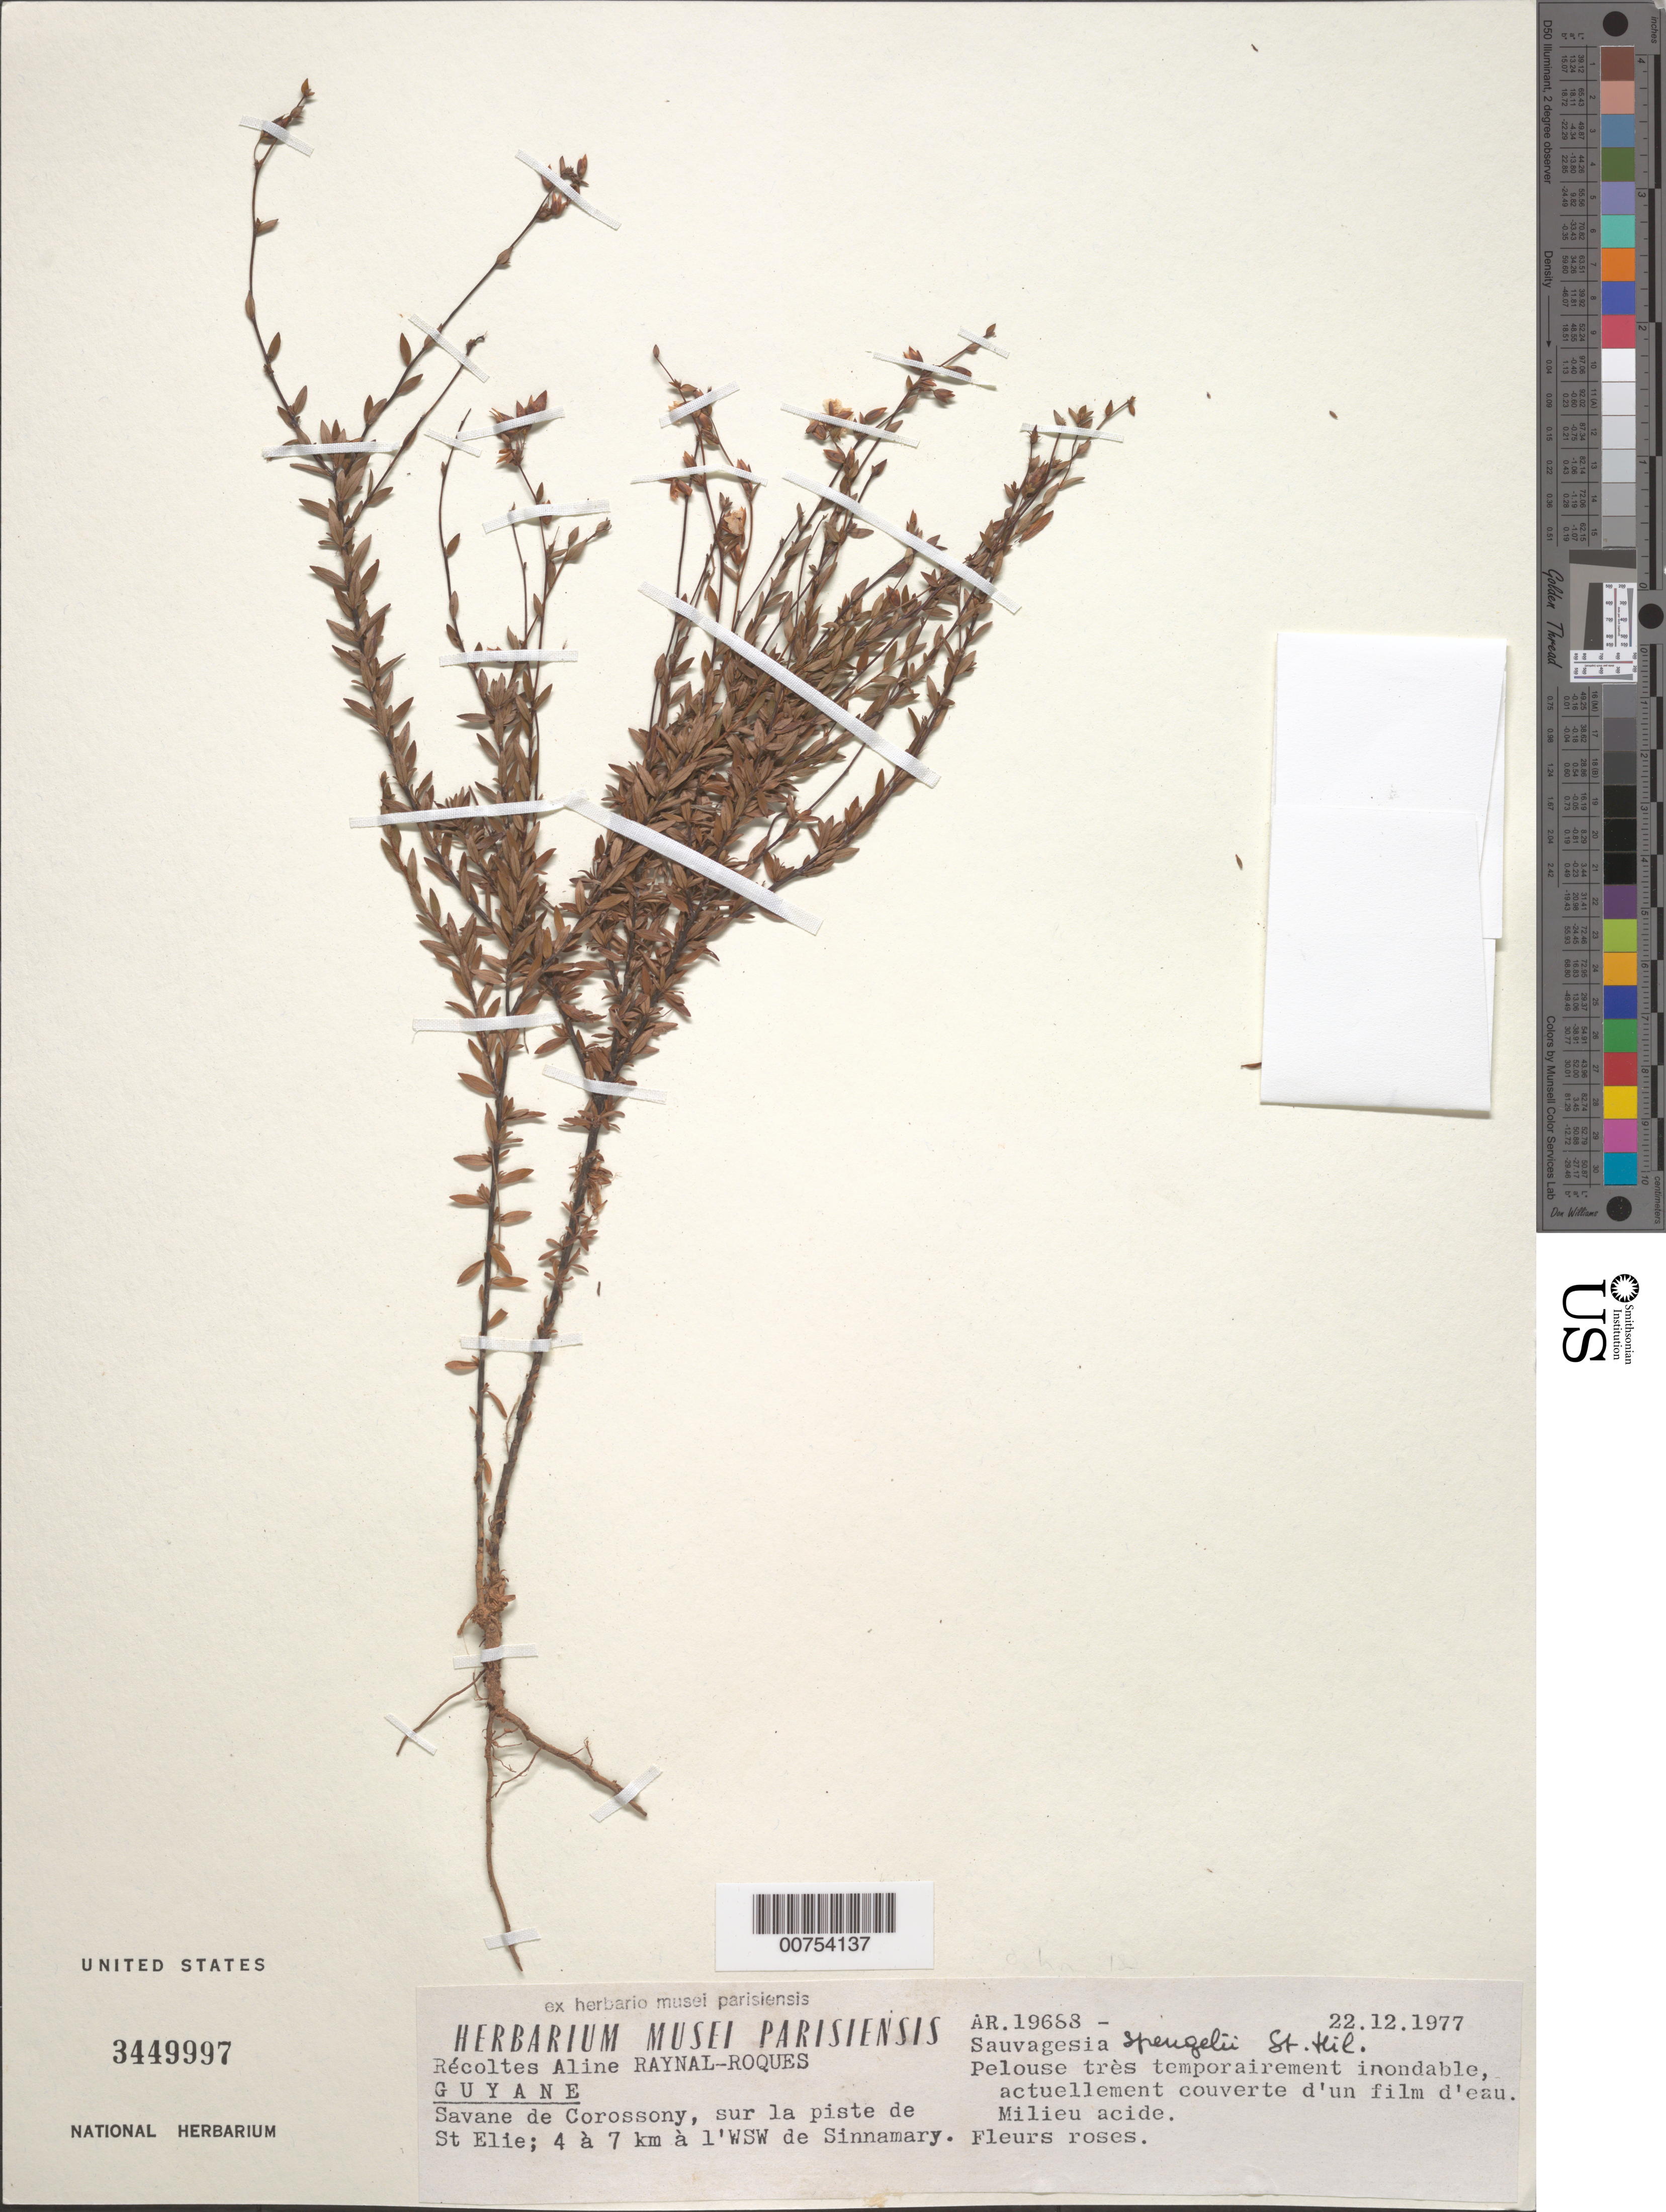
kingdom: Plantae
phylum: Tracheophyta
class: Magnoliopsida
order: Malpighiales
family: Ochnaceae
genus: Sauvagesia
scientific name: Sauvagesia sprengelii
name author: A. St.-Hil.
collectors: A. M. Raynal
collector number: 19688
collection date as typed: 22-Dec-77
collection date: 1977-12-22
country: French Guiana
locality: Savane de Corossony, piste de Saint-Élie, 4-7 km WSW de Sinnamary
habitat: Pelouse tres temporairement inondable, actuellement couverte d'un film d'eau; milieu acide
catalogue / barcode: US 3449997